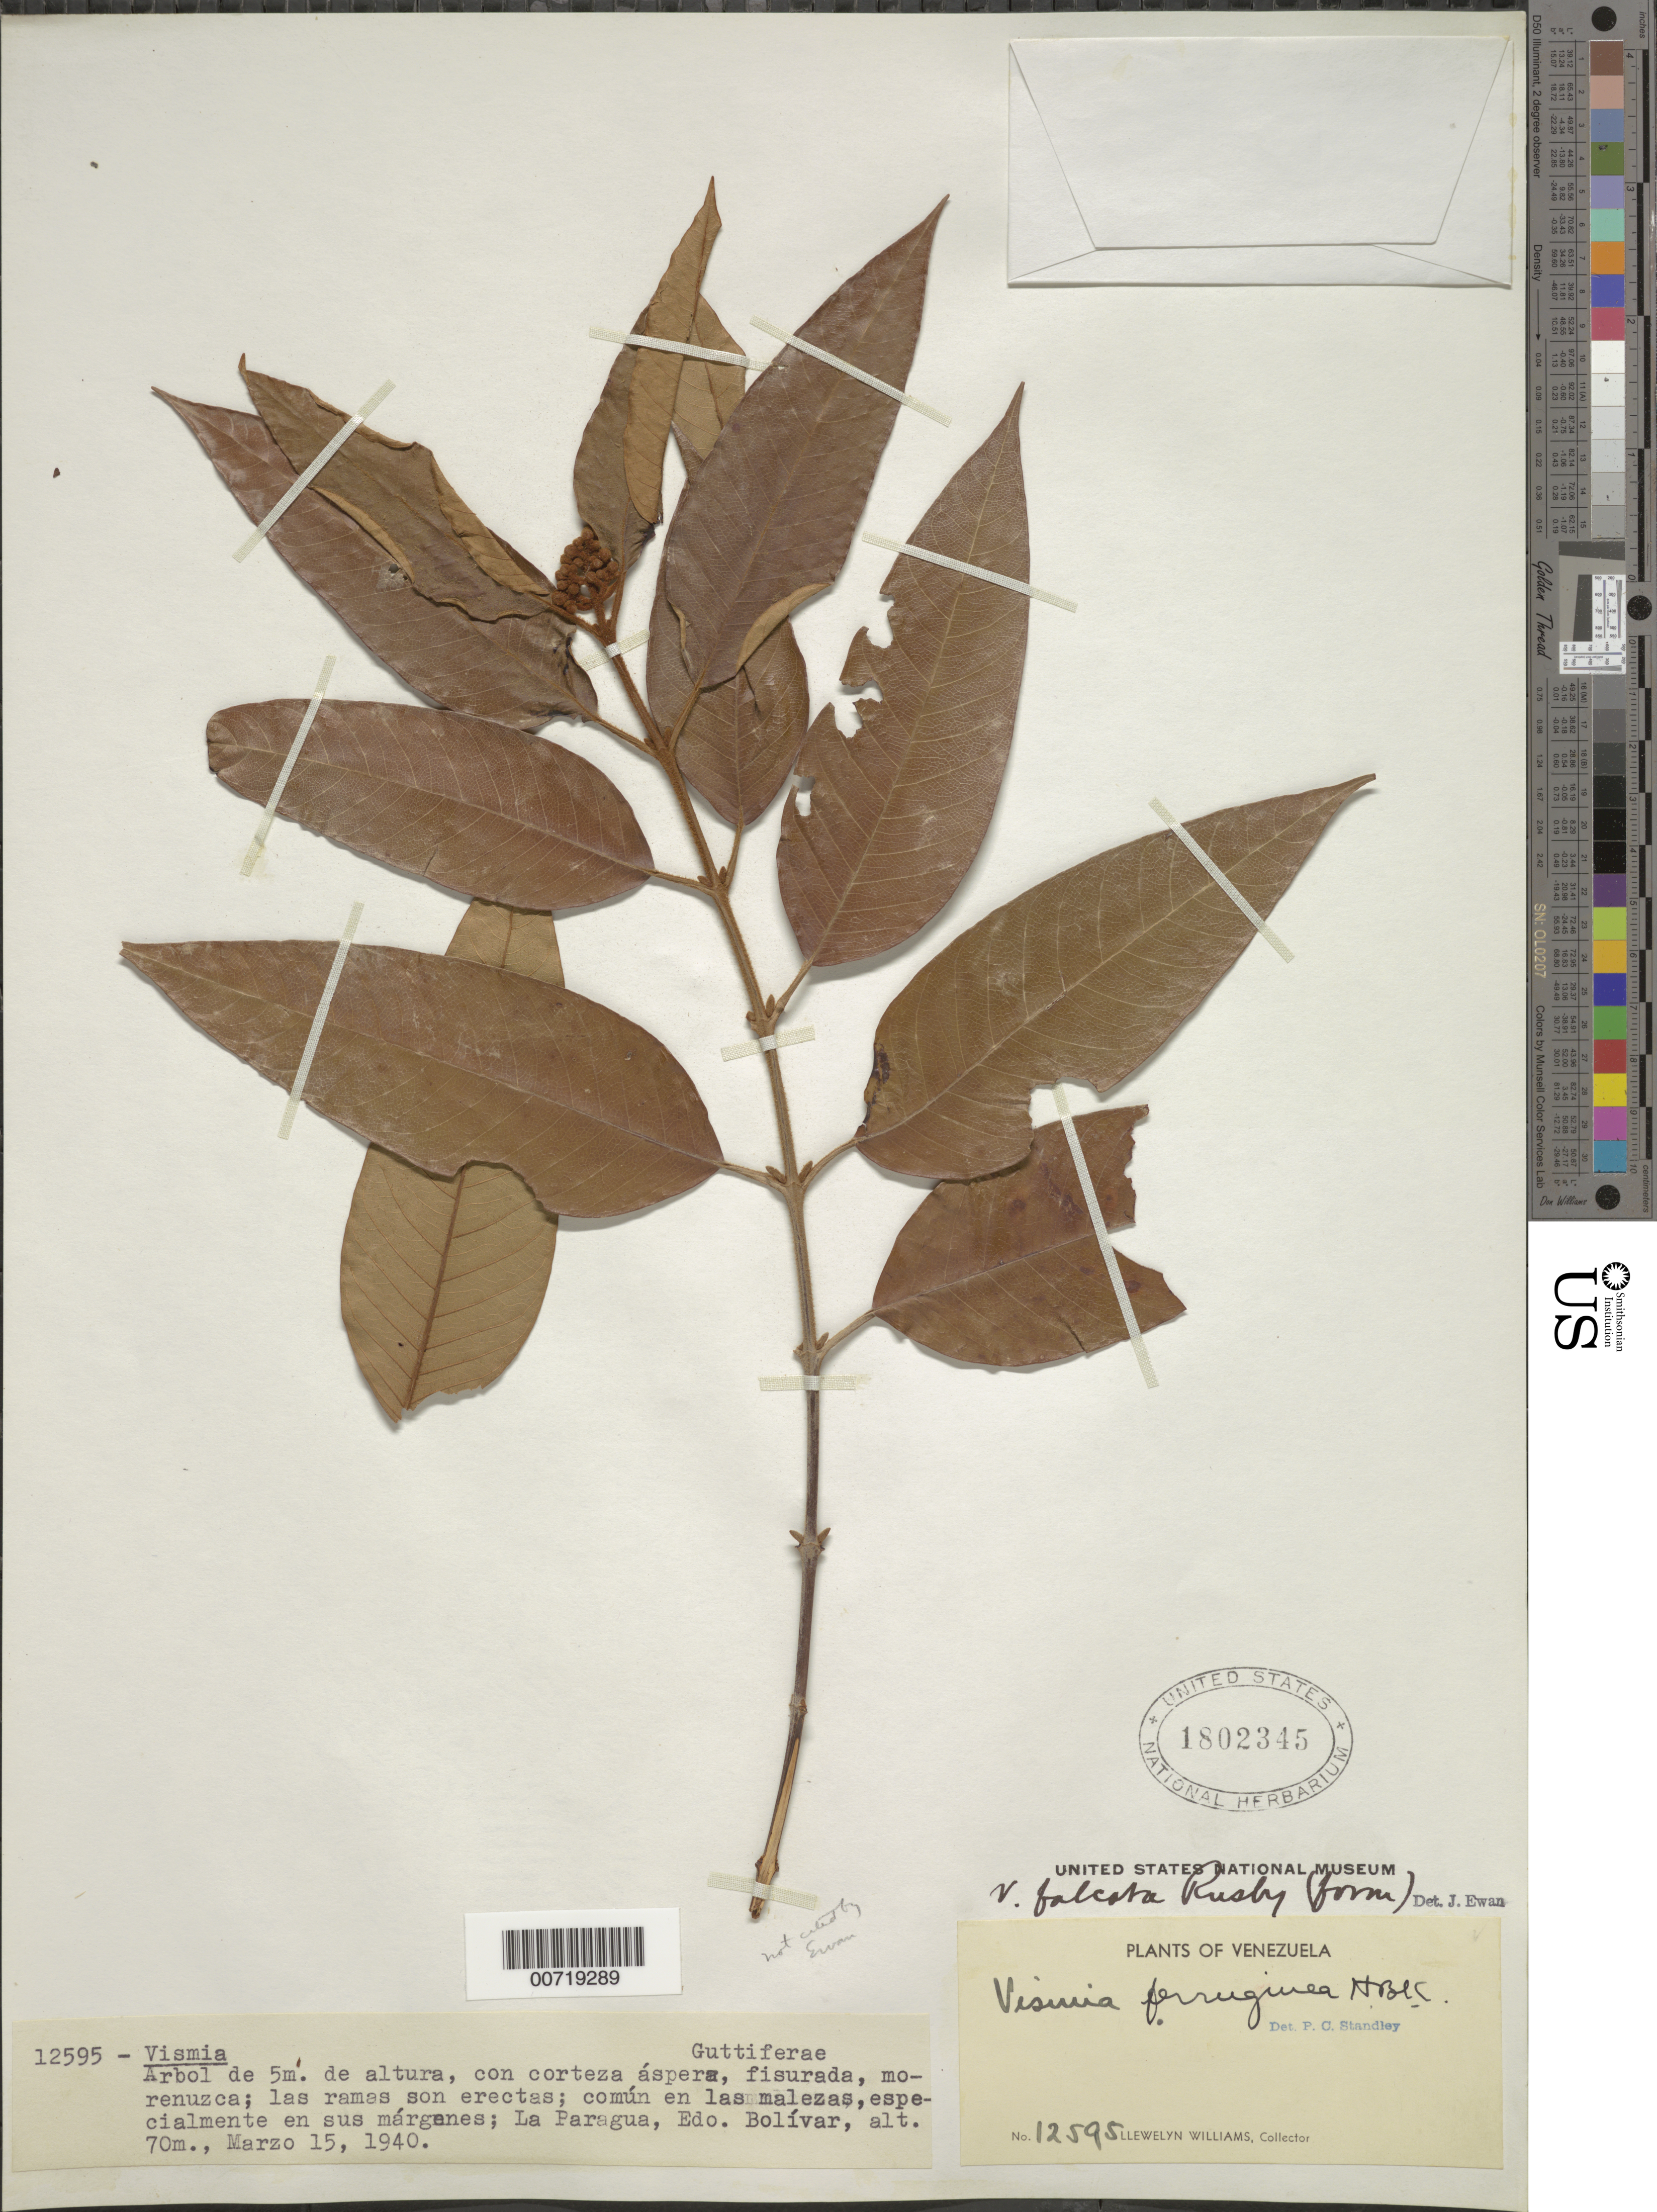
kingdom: Plantae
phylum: Tracheophyta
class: Magnoliopsida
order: Malpighiales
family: Hypericaceae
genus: Vismia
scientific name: Vismia falcata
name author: Rusby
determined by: Ewan, J. A.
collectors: Ll. Williams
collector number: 12595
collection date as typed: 15-Mar-40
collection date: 1940-03-15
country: Venezuela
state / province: Bolívar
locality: La Paragua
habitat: Malezas, especialmente en sus margenes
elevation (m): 70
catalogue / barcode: US 1802345